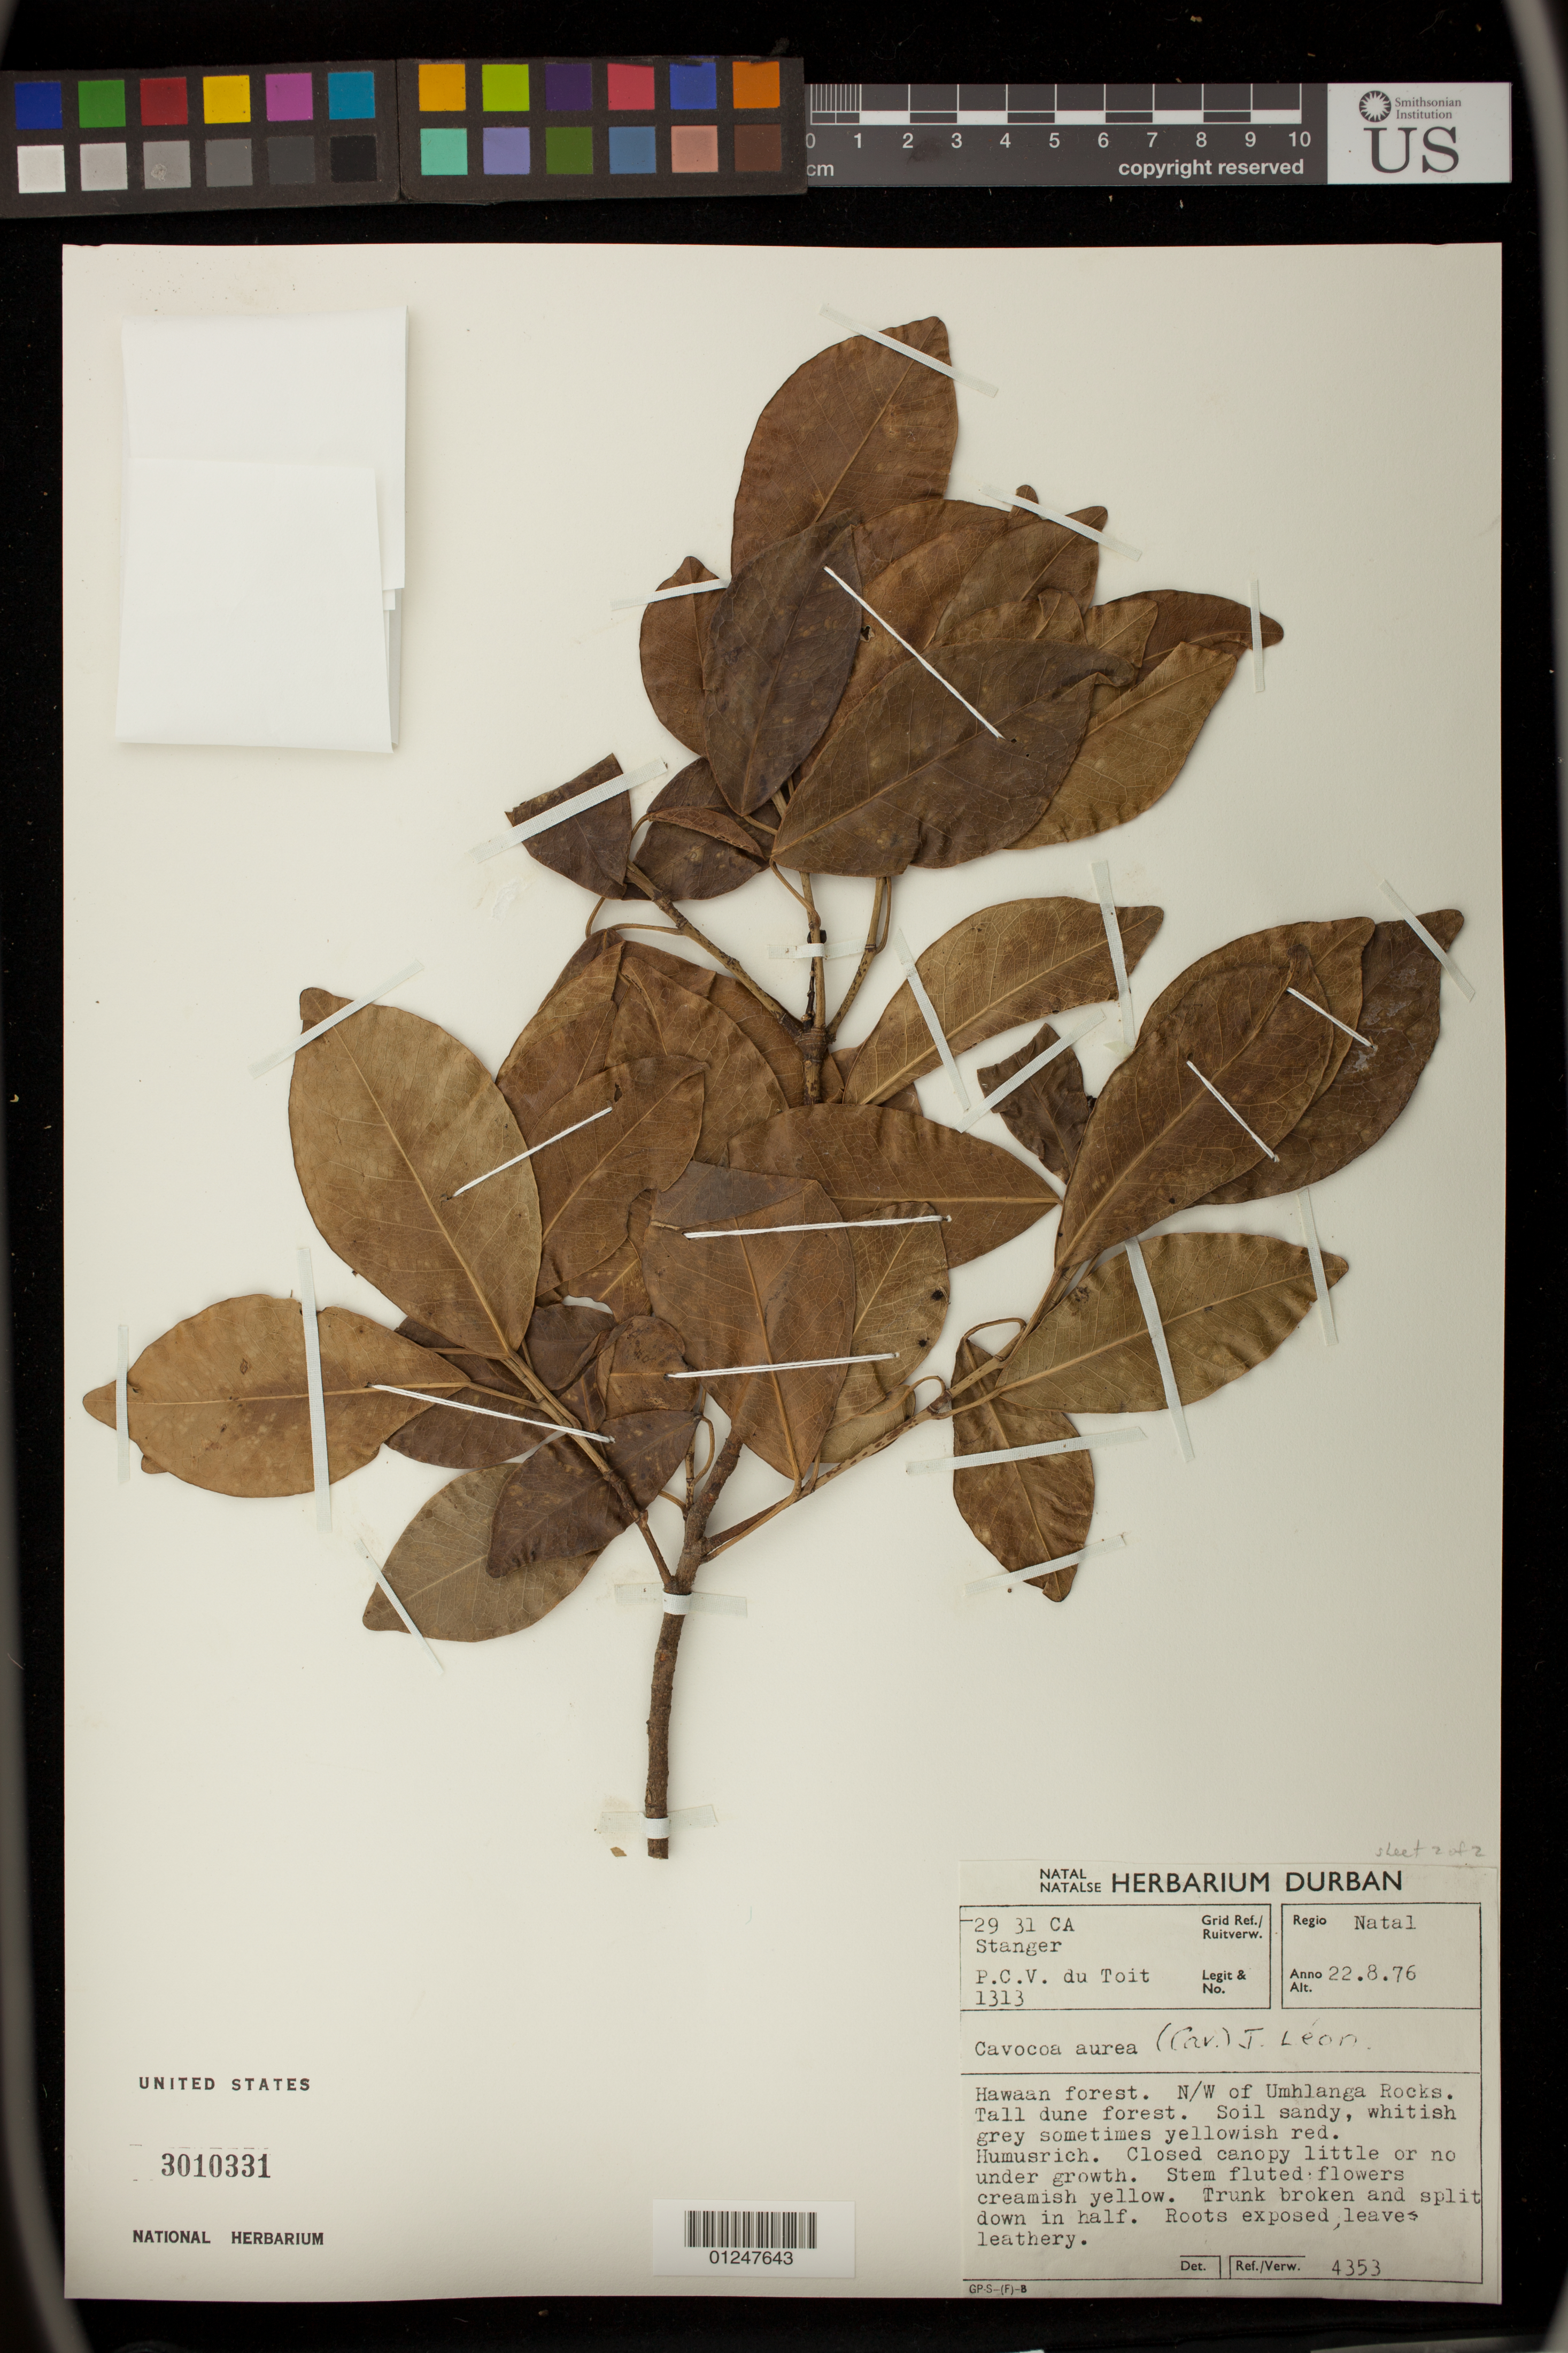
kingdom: Plantae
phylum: Tracheophyta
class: Magnoliopsida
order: Malpighiales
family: Euphorbiaceae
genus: Cavacoa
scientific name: Cavacoa aurea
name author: (Cavaco) J. Léonard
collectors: P. Du Toit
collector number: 1313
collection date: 1976-08-22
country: South Africa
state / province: KwaZulu-Natal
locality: Hawaan forest. N/W of Umhlanga Rocks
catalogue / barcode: US 3010331